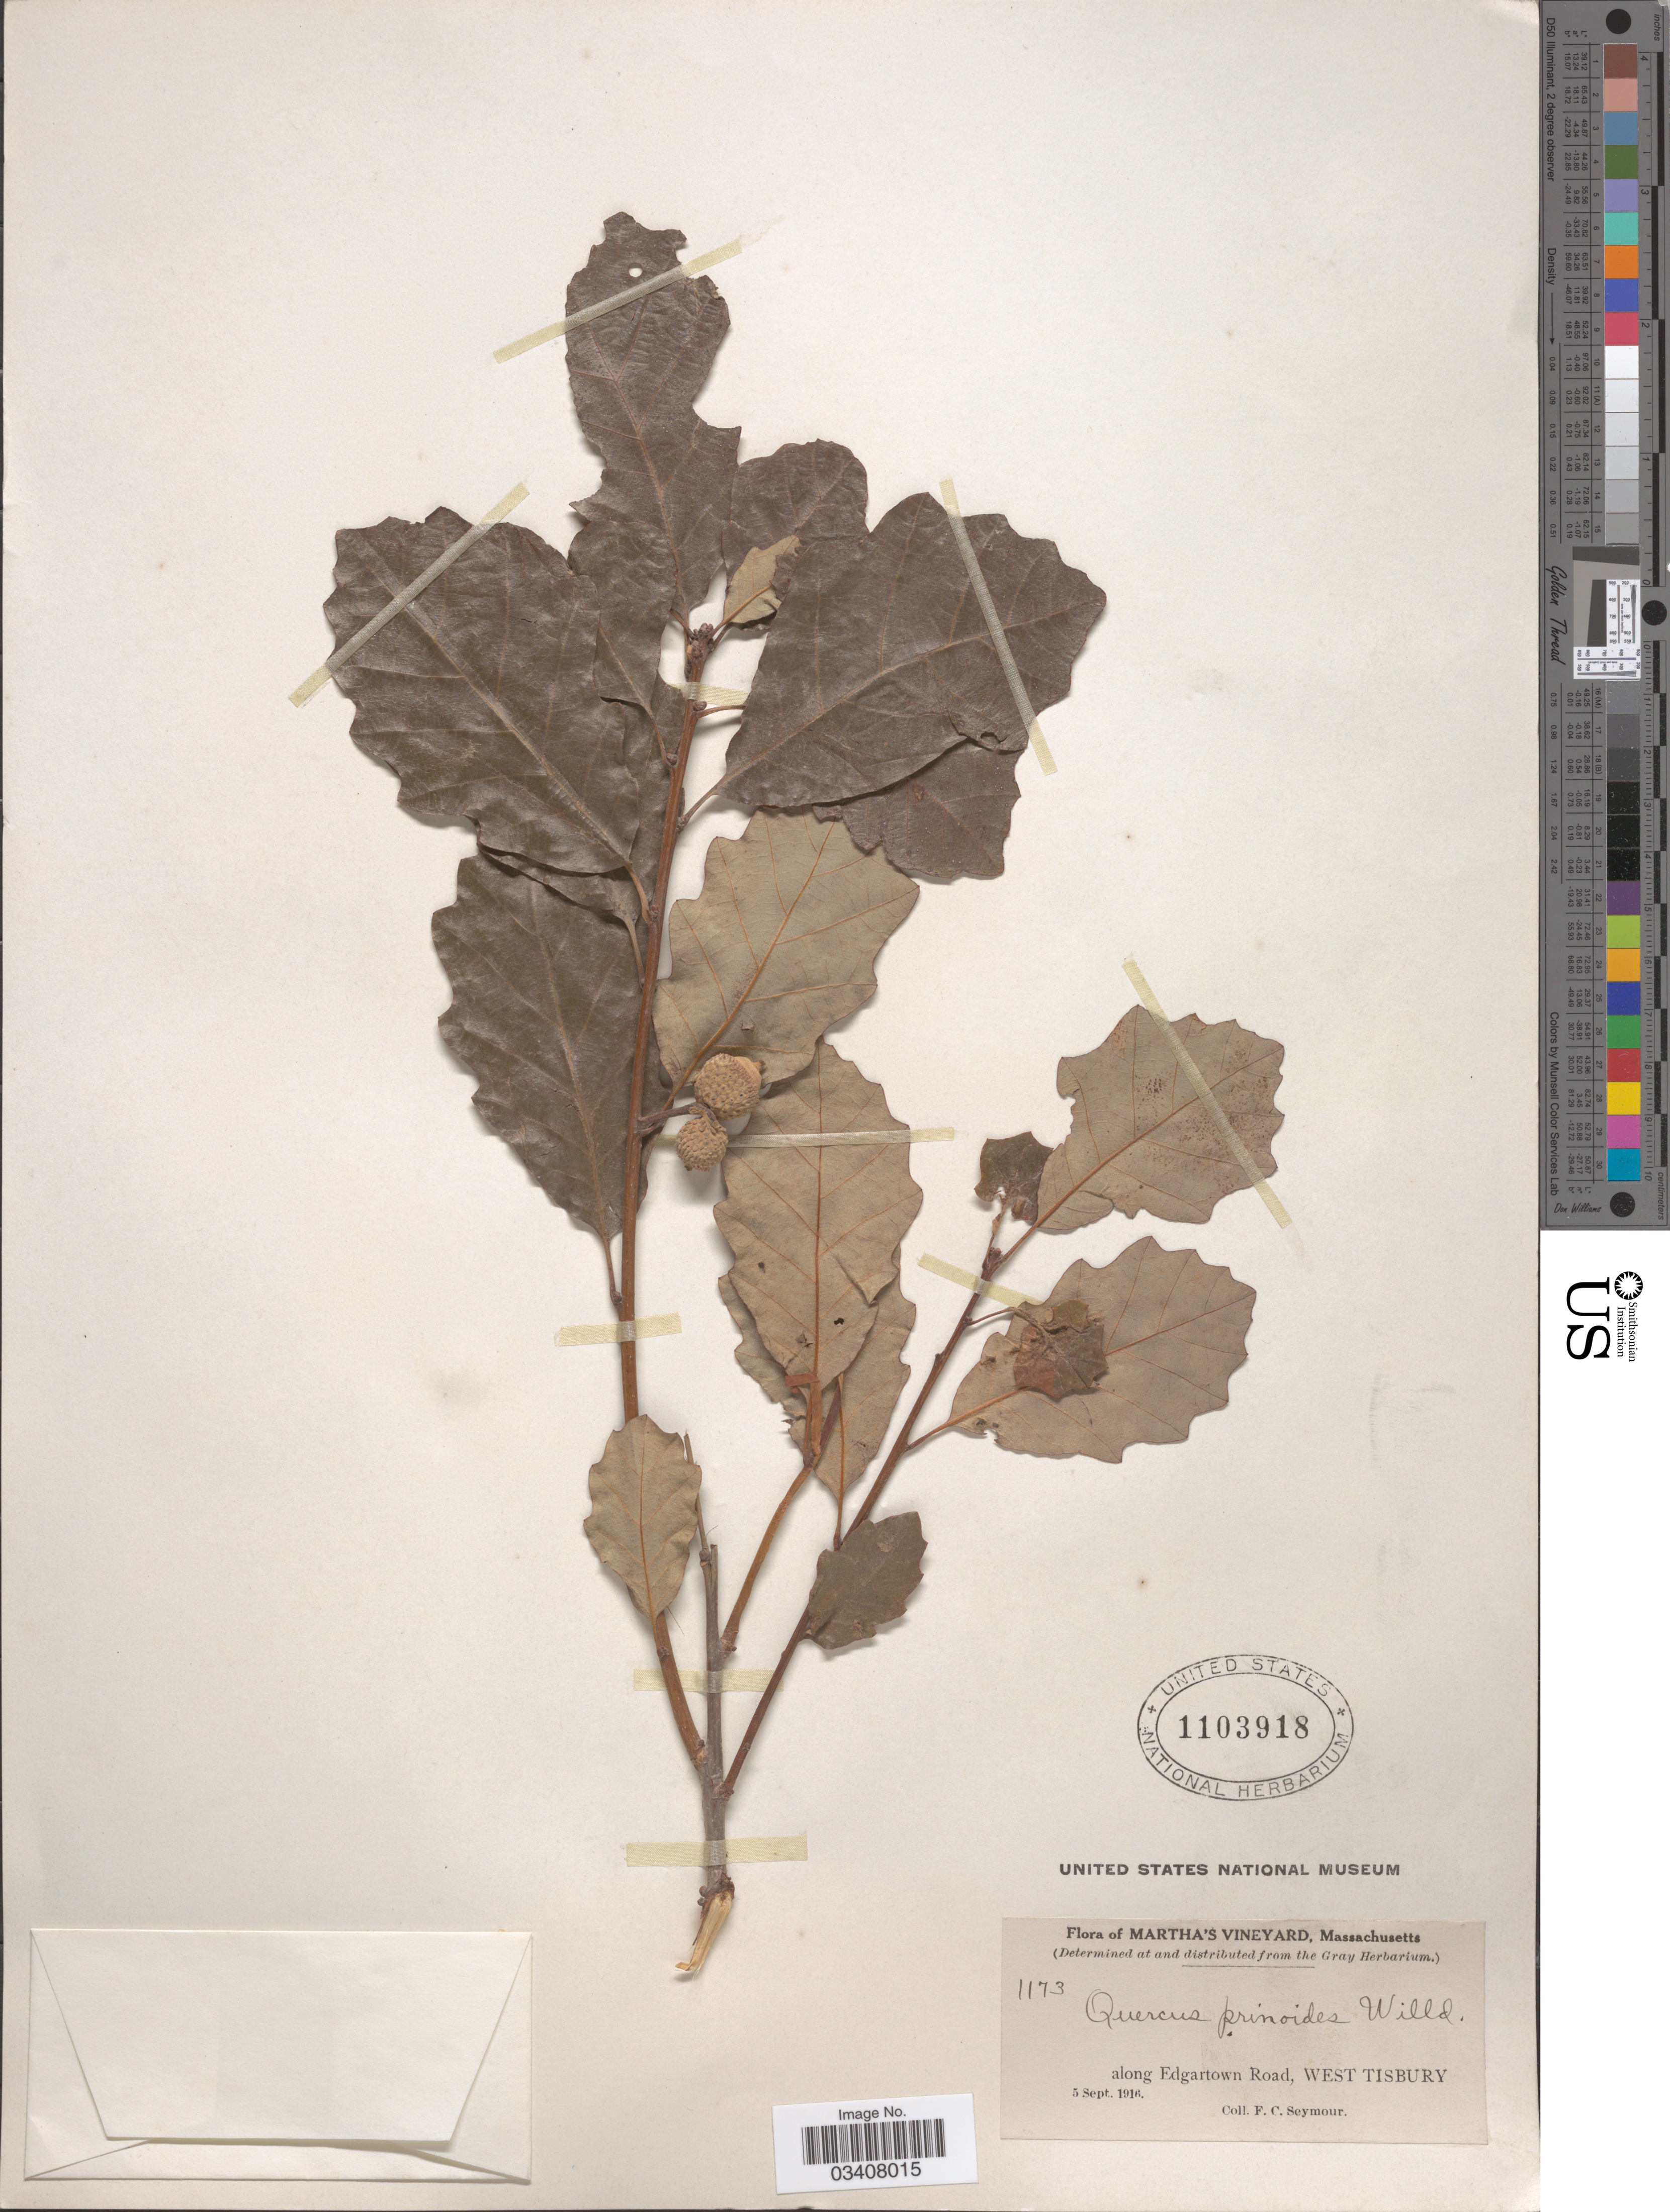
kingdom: Plantae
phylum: Tracheophyta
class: Magnoliopsida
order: Fagales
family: Fagaceae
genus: Quercus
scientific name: Quercus prinoides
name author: Willd.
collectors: F. C. Seymour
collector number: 1173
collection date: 1916-09-05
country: United States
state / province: Massachusetts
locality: Martha's Vineyard, along Edgartown Road, West Tisbury.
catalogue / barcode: US 1103918